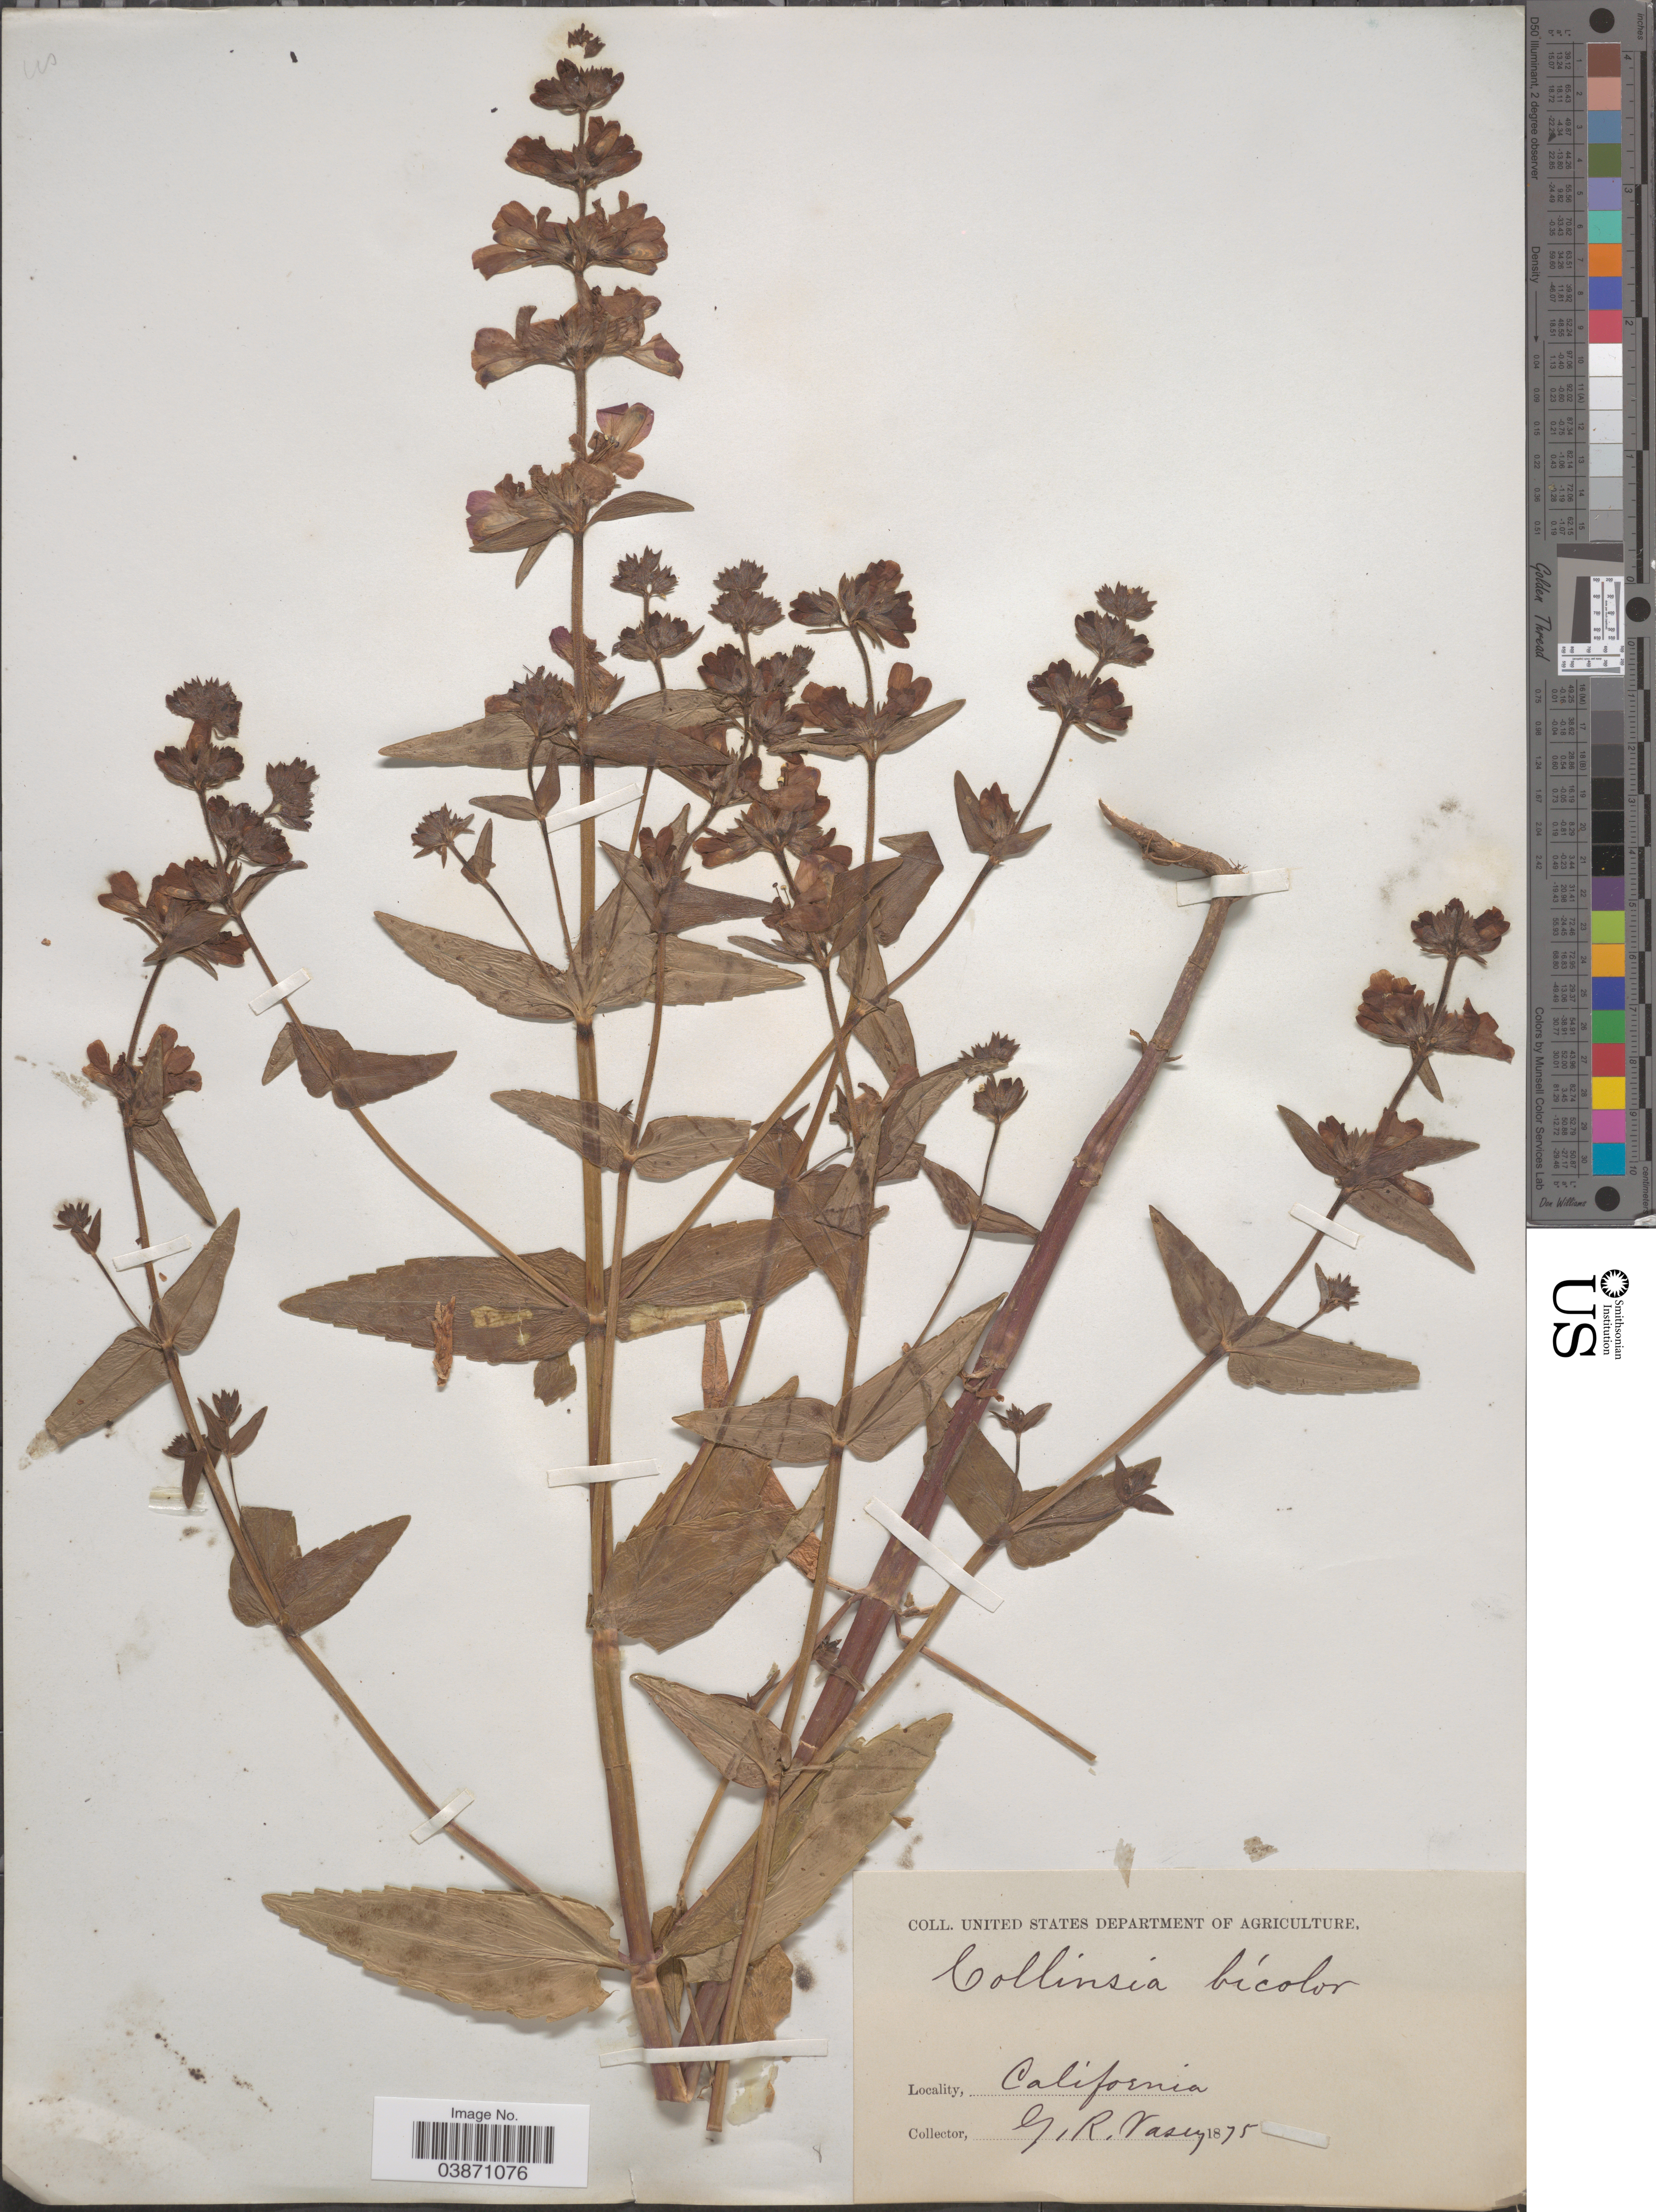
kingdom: Plantae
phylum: Tracheophyta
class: Magnoliopsida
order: Lamiales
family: Plantaginaceae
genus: Collinsia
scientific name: Collinsia bicolor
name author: Raf.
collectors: G. R. Vasey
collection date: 1875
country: United States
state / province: California